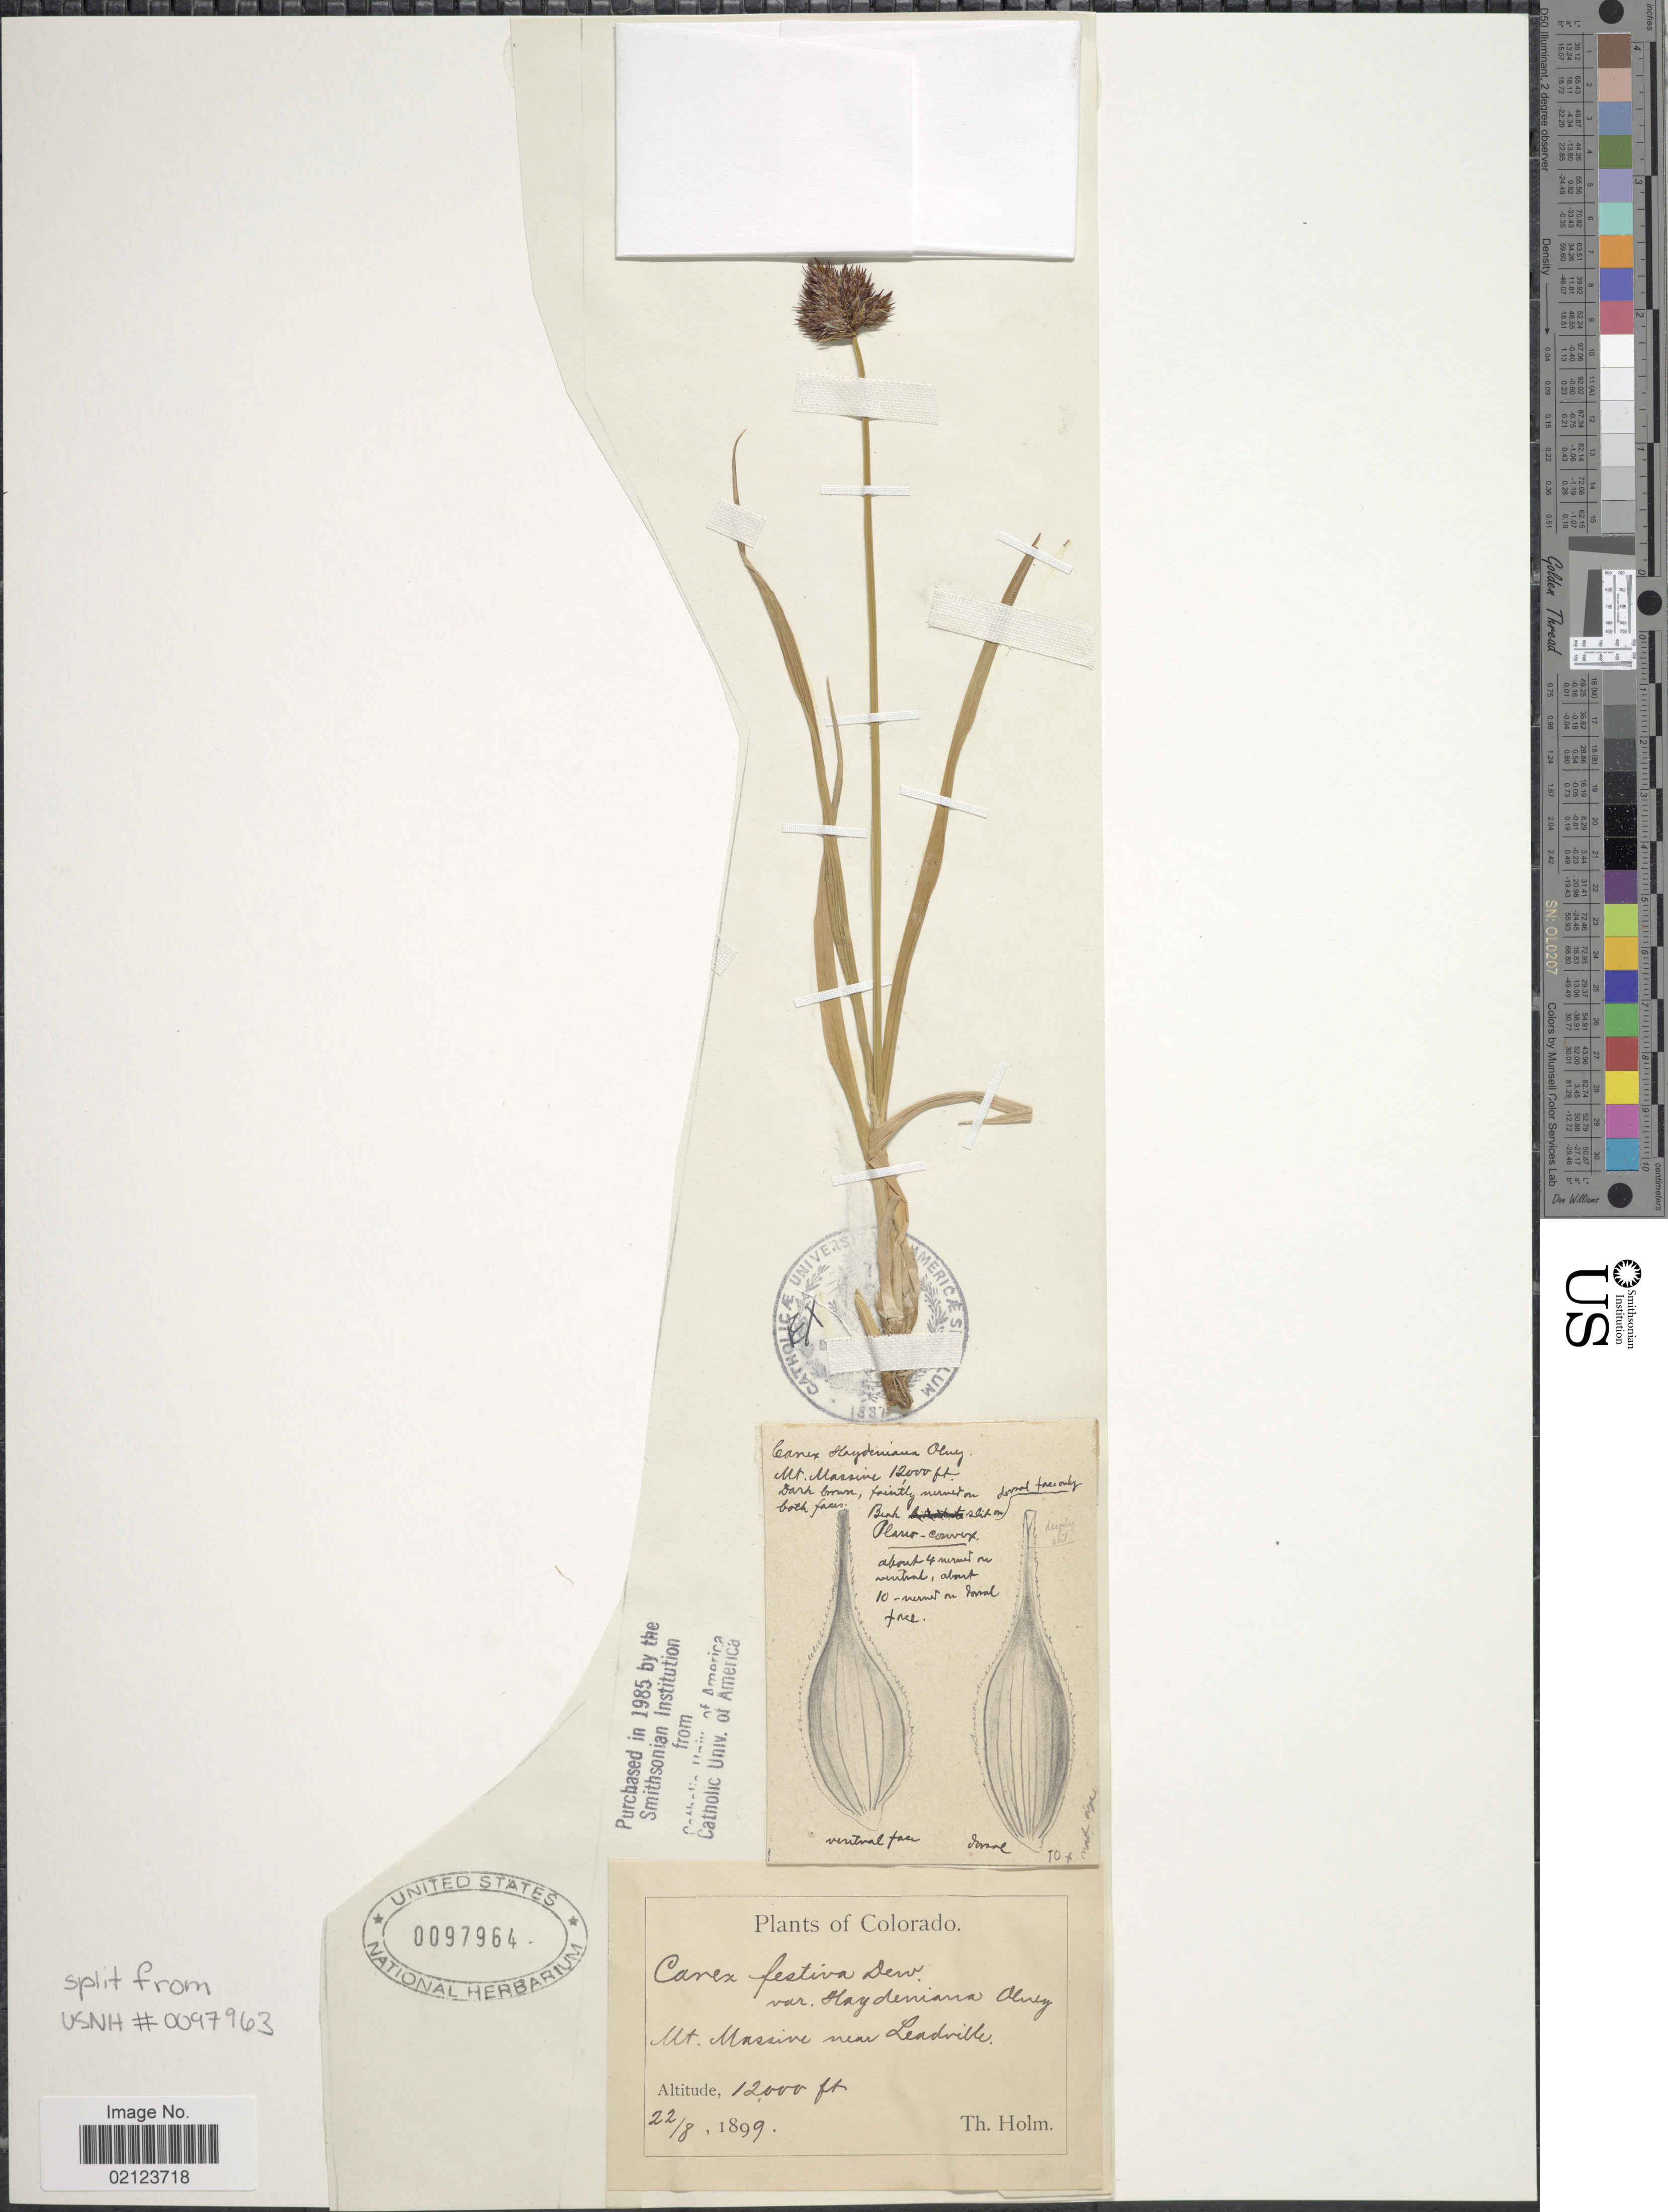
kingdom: Plantae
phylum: Tracheophyta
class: Liliopsida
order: Poales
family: Cyperaceae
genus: Carex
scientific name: Carex ebenea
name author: Rydb.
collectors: T. Holm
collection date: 1899-08-22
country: United States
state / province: Colorado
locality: Mt. Massive near Leadville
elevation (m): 3658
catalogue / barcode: US 97964